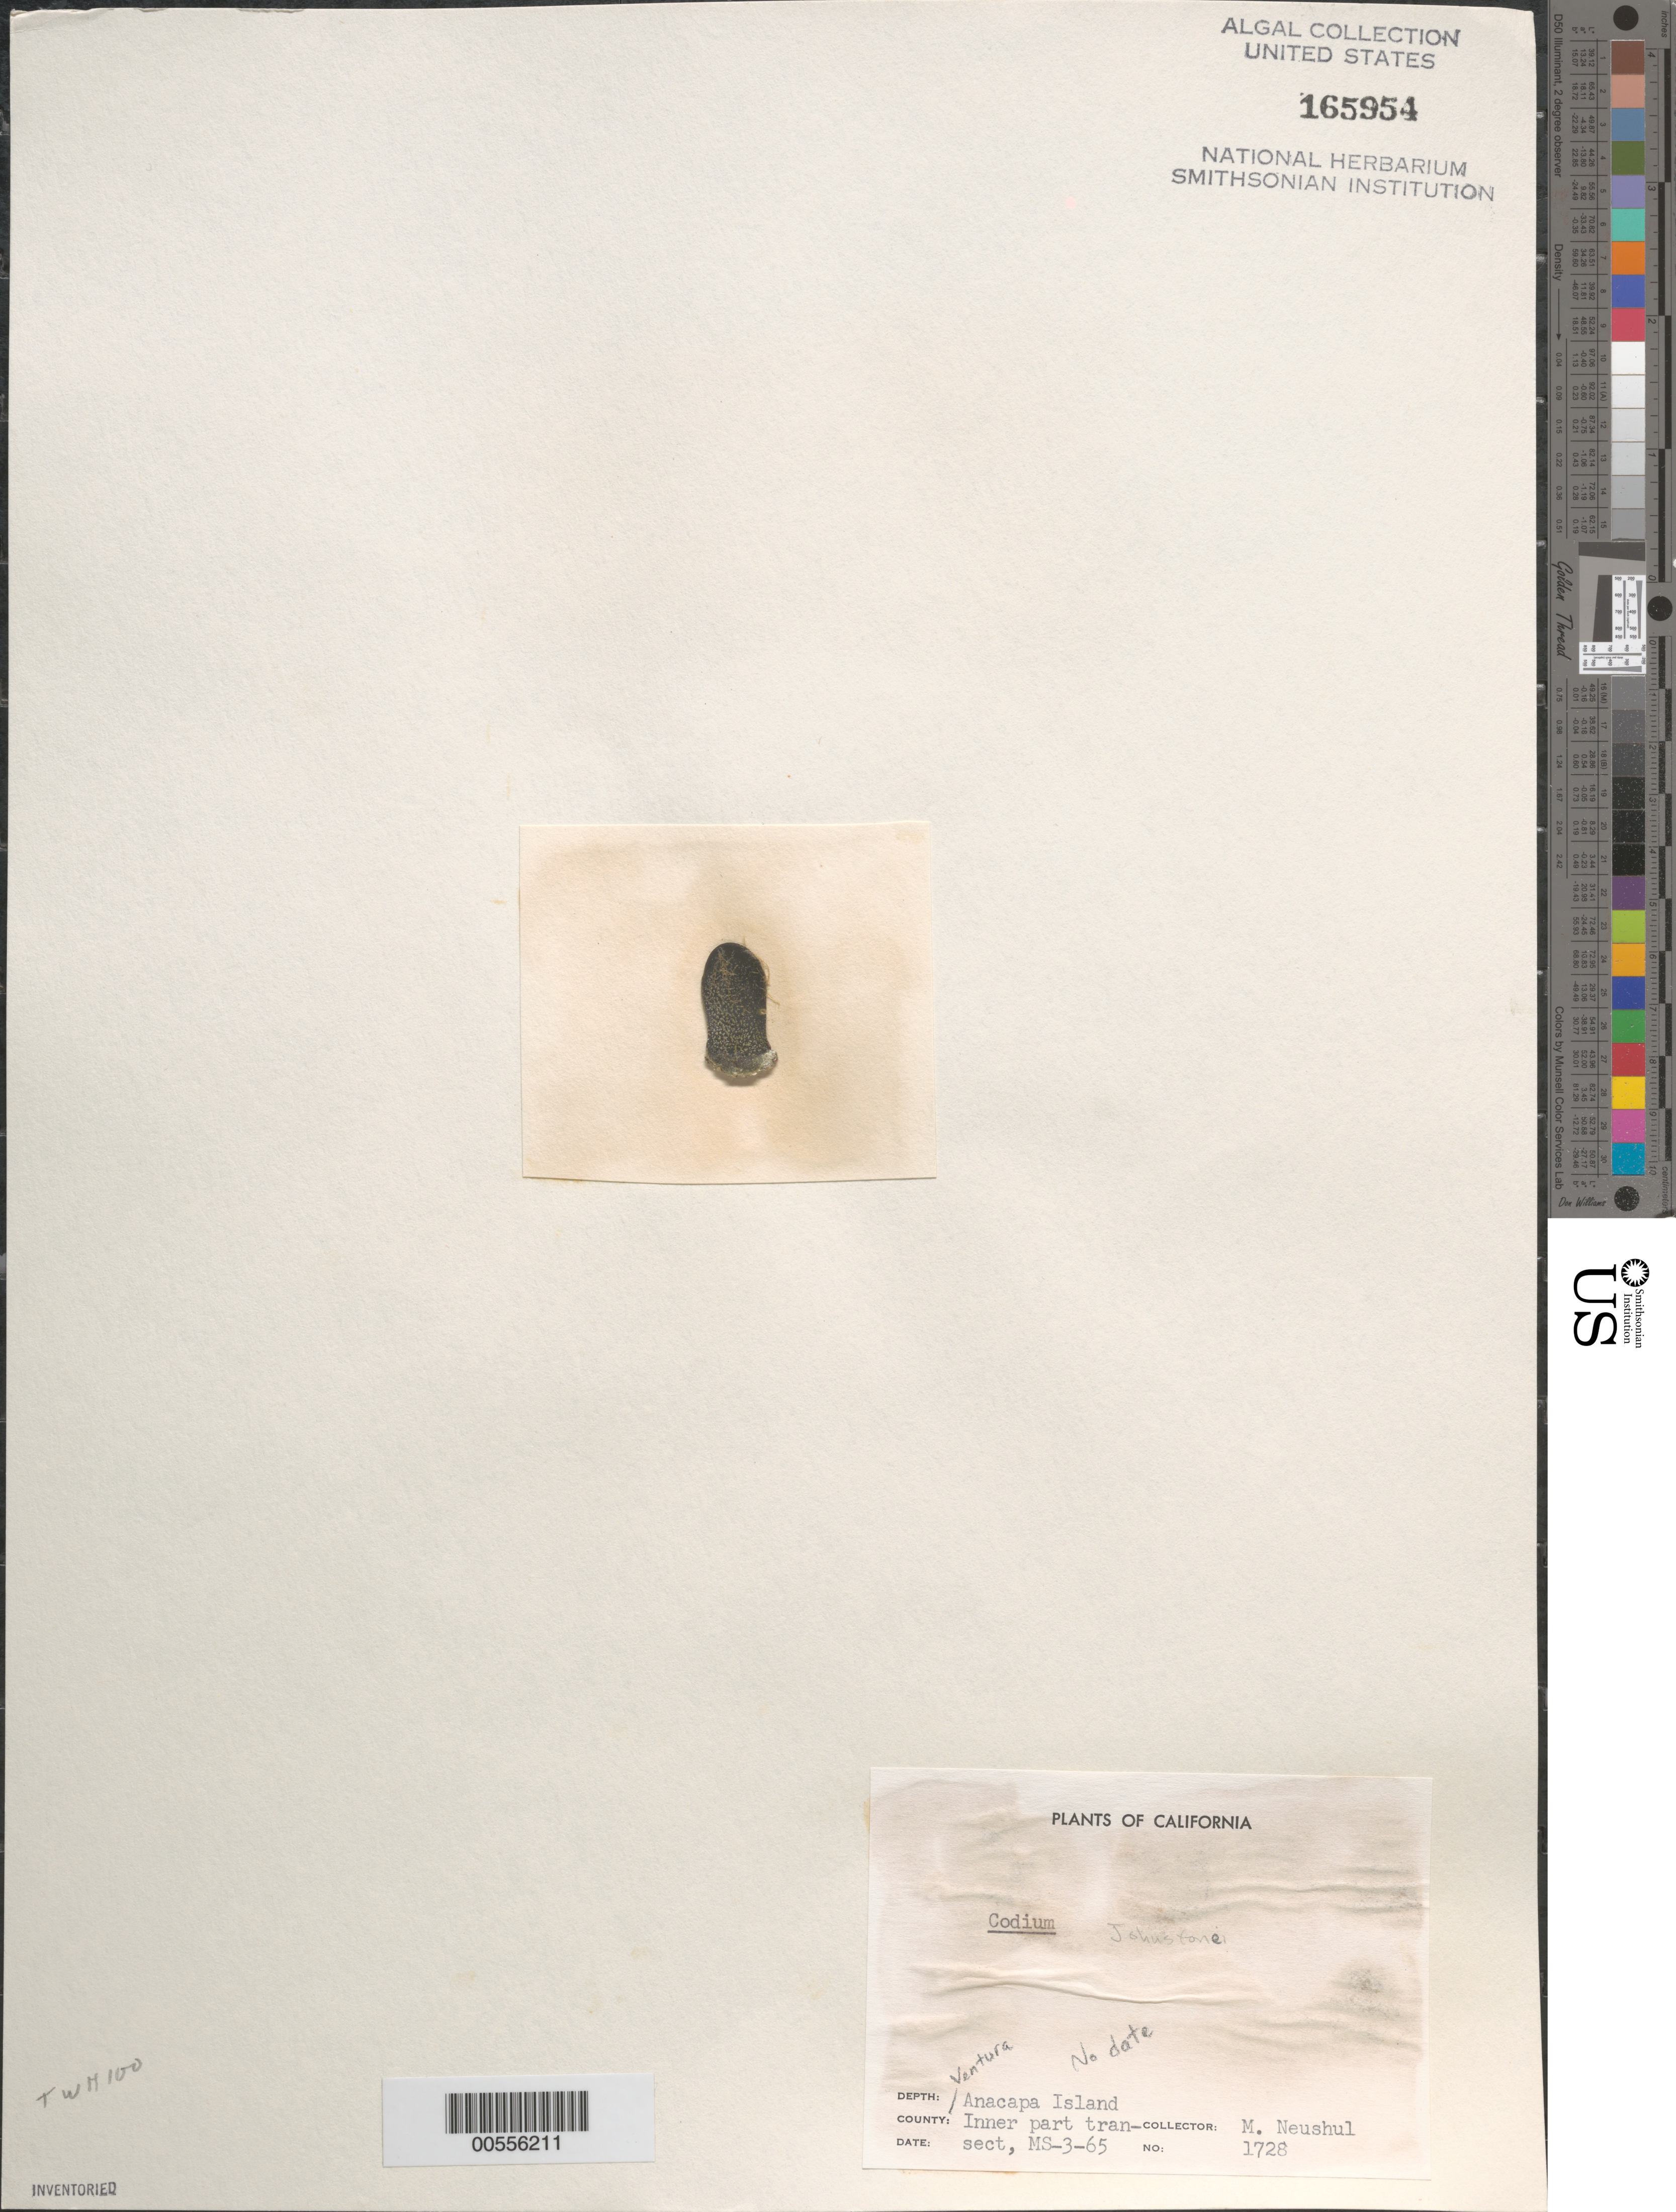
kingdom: Plantae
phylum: Chlorophyta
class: Ulvophyceae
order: Bryopsidales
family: Codiaceae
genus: Codium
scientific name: Codium johnstonei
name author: P.C. Silva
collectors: M. Neushul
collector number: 1728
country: United States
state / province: California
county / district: Ventura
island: Anacapa Island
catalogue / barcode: US 165954